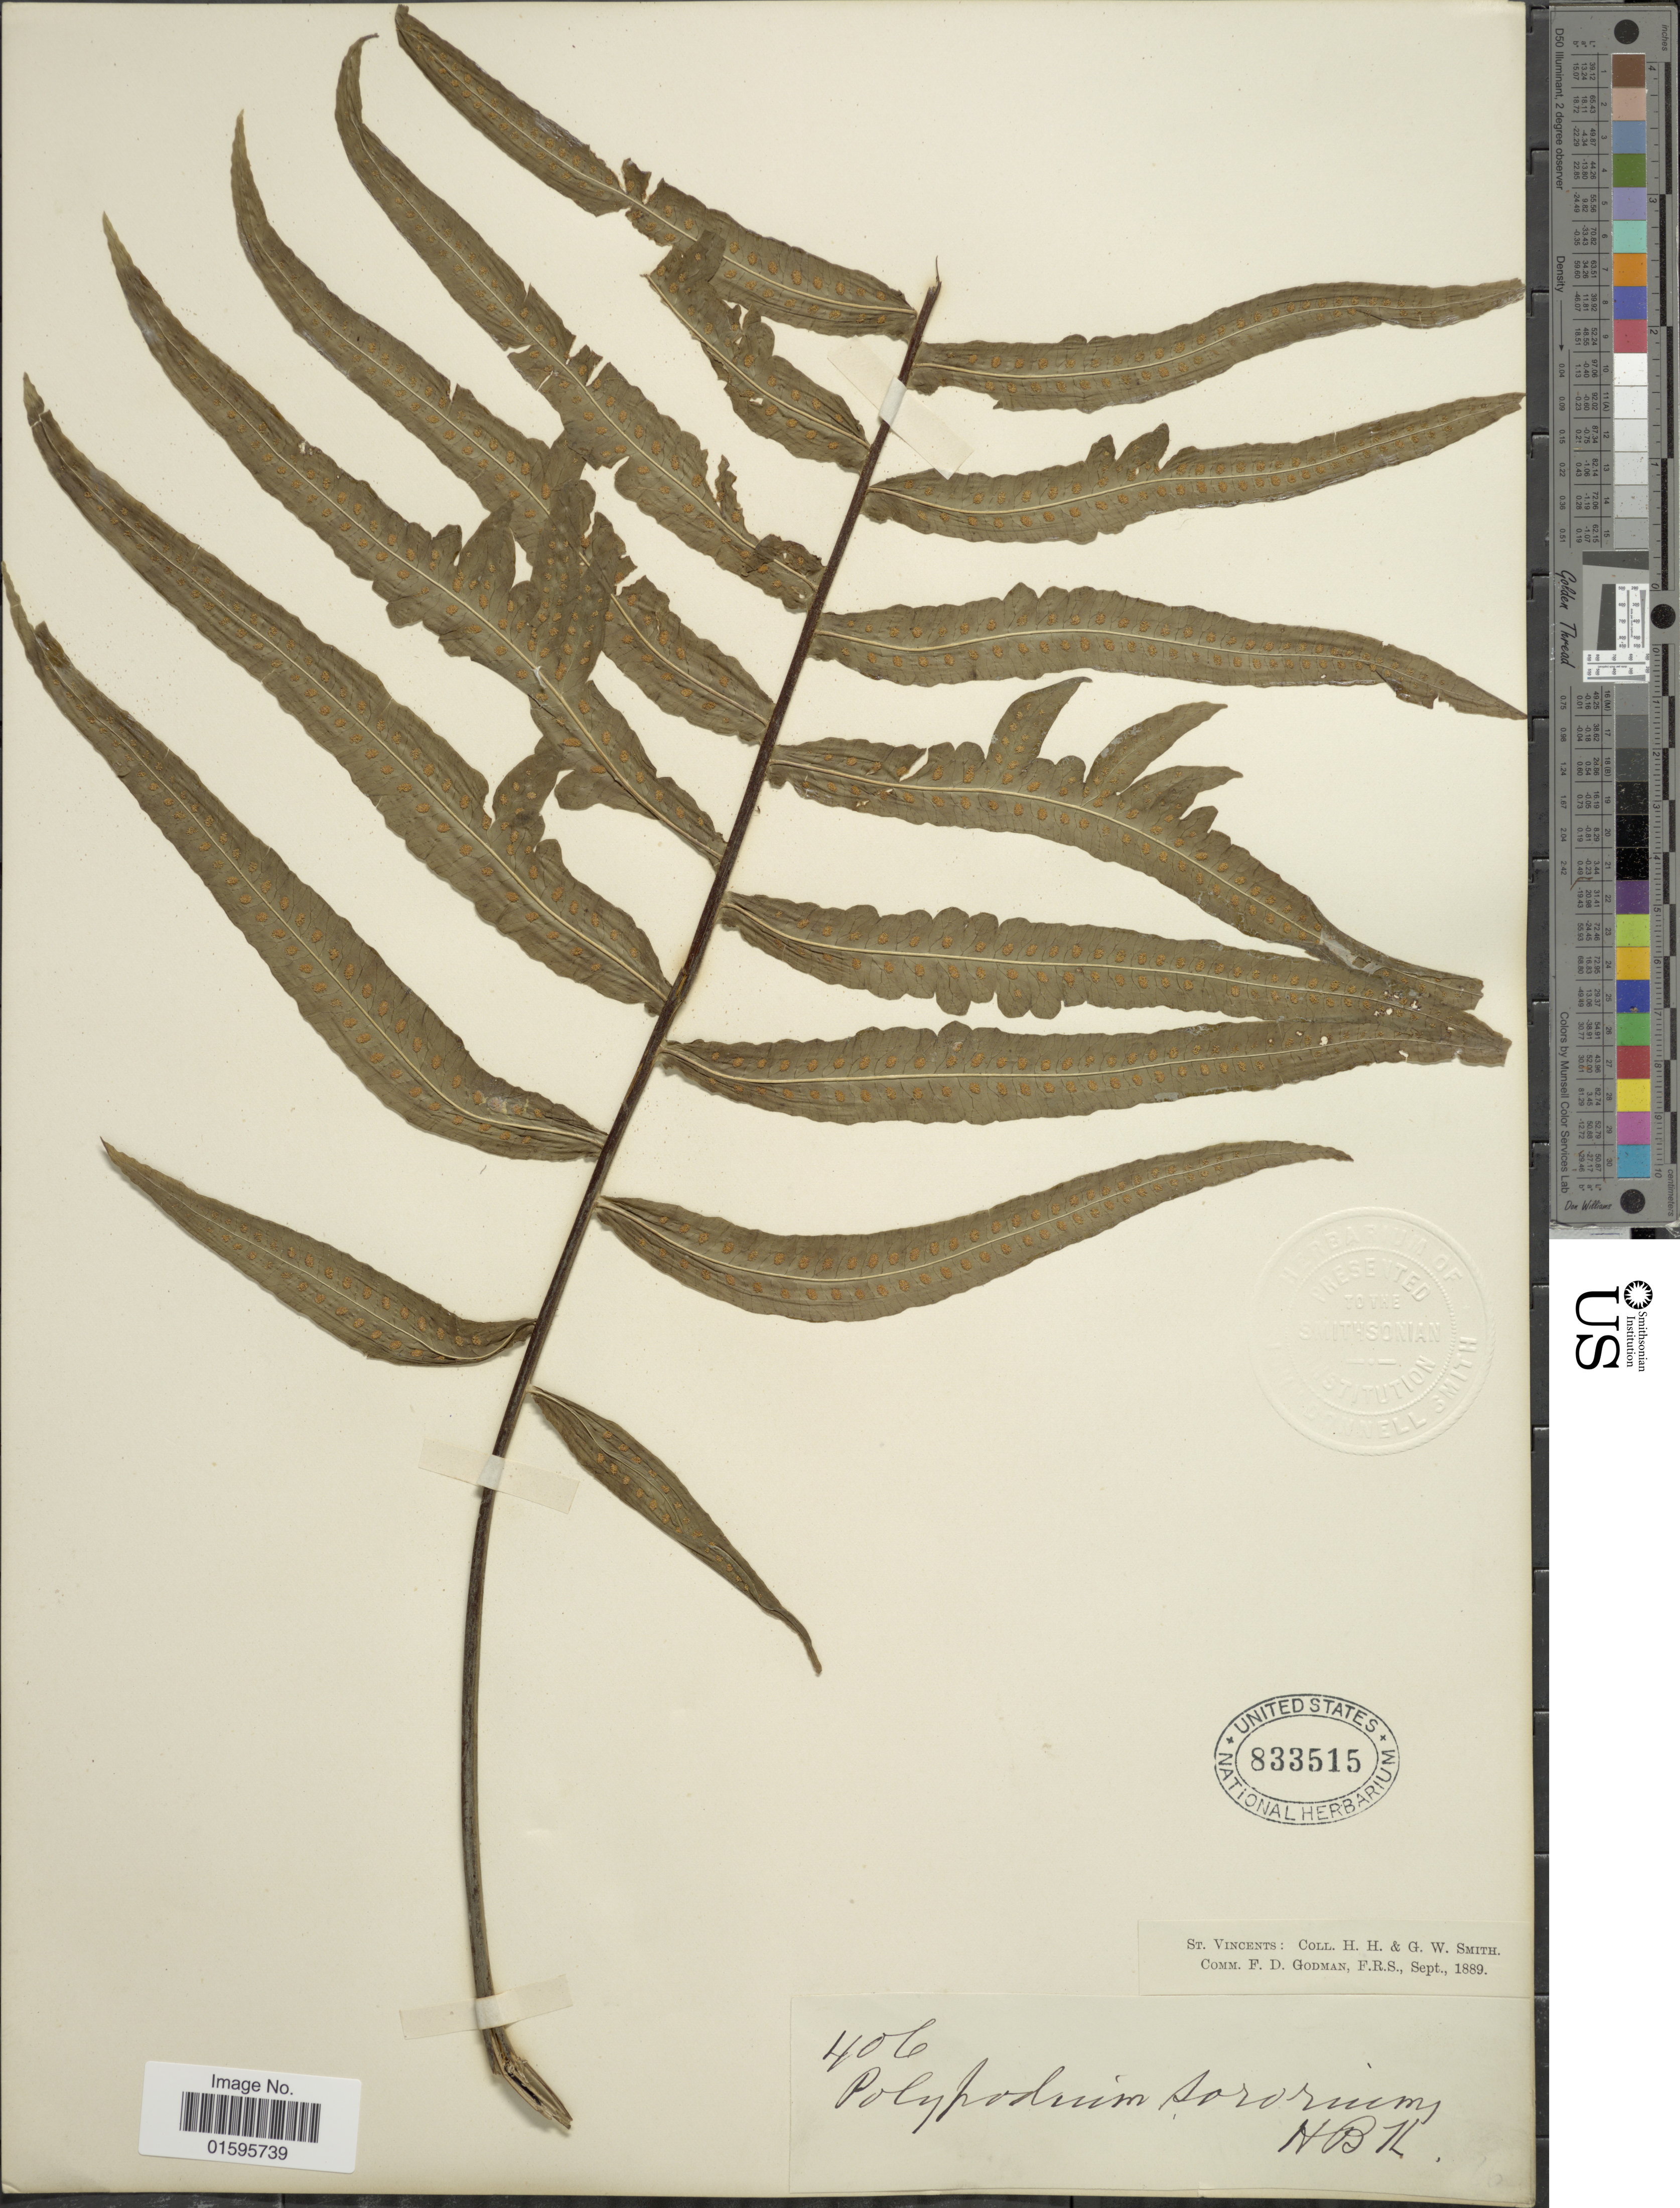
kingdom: Plantae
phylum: Tracheophyta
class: Polypodiopsida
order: Polypodiales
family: Polypodiaceae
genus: Polypodium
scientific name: Polypodium dulce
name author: Poir.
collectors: H. H. Smith & G. Smith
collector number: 406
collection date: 1889-09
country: St. Vincent - Grenadines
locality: St. Vincents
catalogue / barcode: US 833515